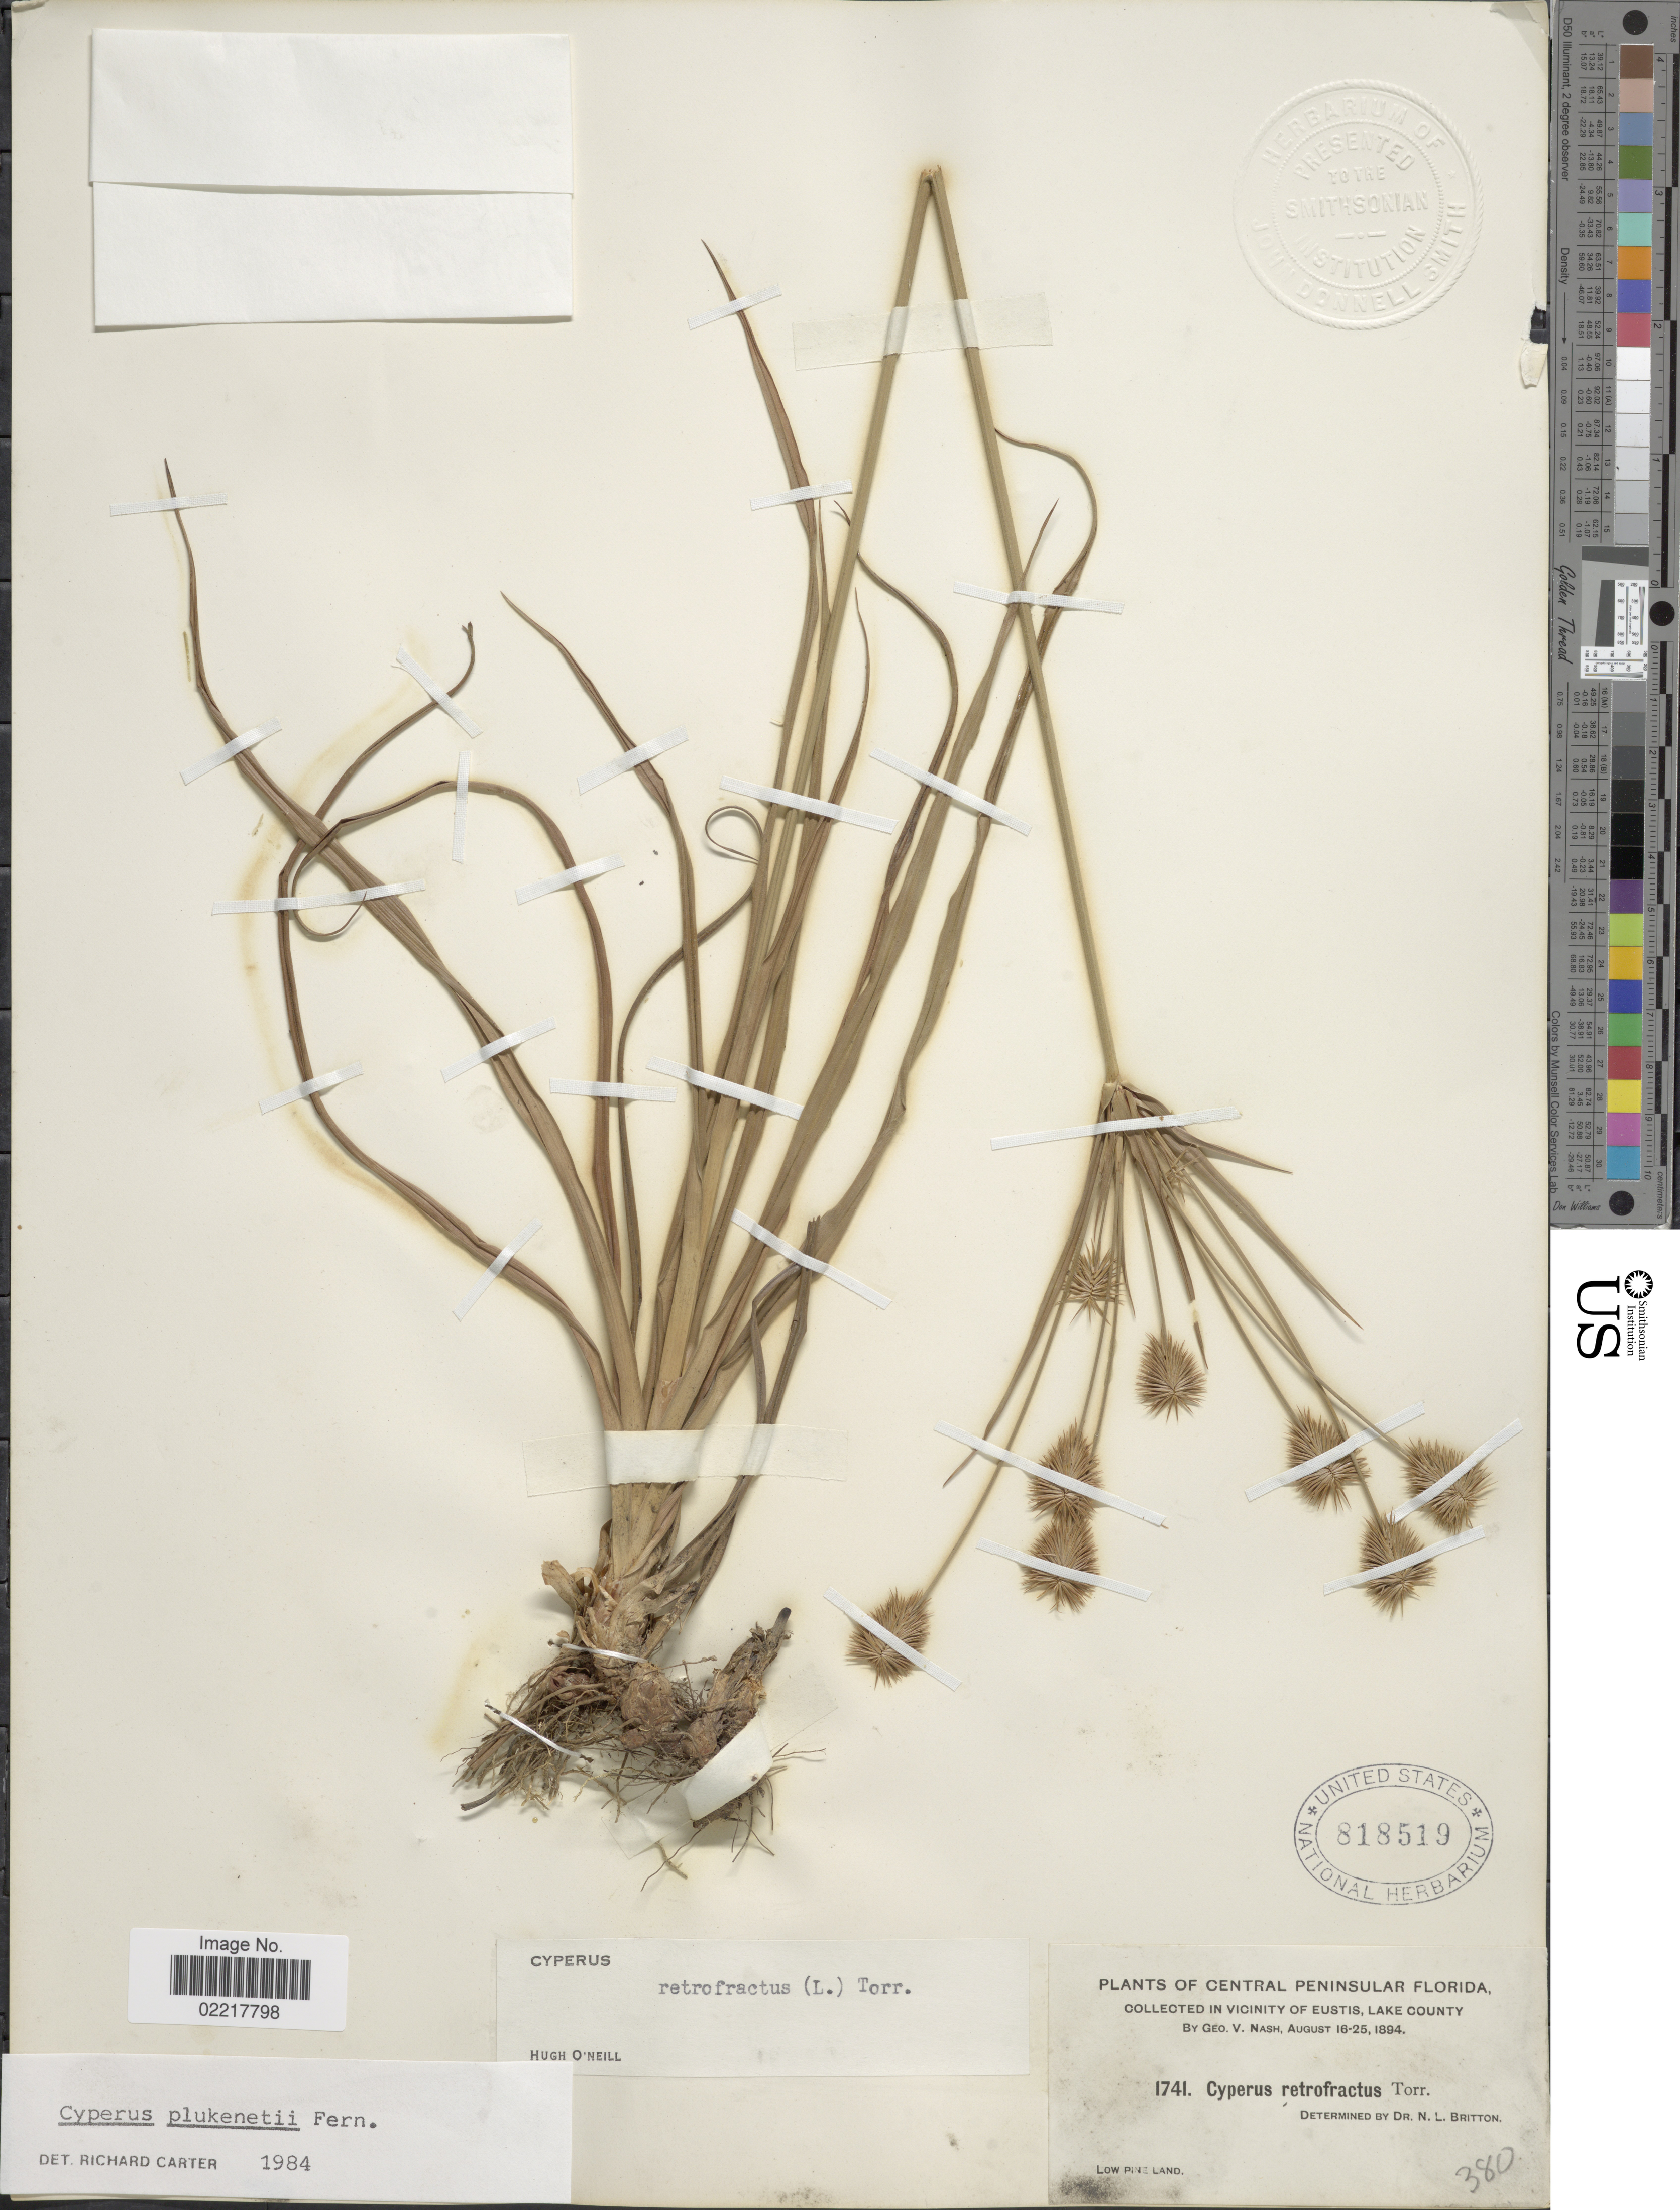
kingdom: Plantae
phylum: Tracheophyta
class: Liliopsida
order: Poales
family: Cyperaceae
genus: Cyperus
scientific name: Cyperus plukenetii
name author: Fernald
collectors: G. V. Nash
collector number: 1741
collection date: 1894-08-16/1894-08-25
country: United States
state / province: Florida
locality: Central Peninsular Florida, In the vicinity of Eustis, Lake County. Low Pine Land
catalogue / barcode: US 818519